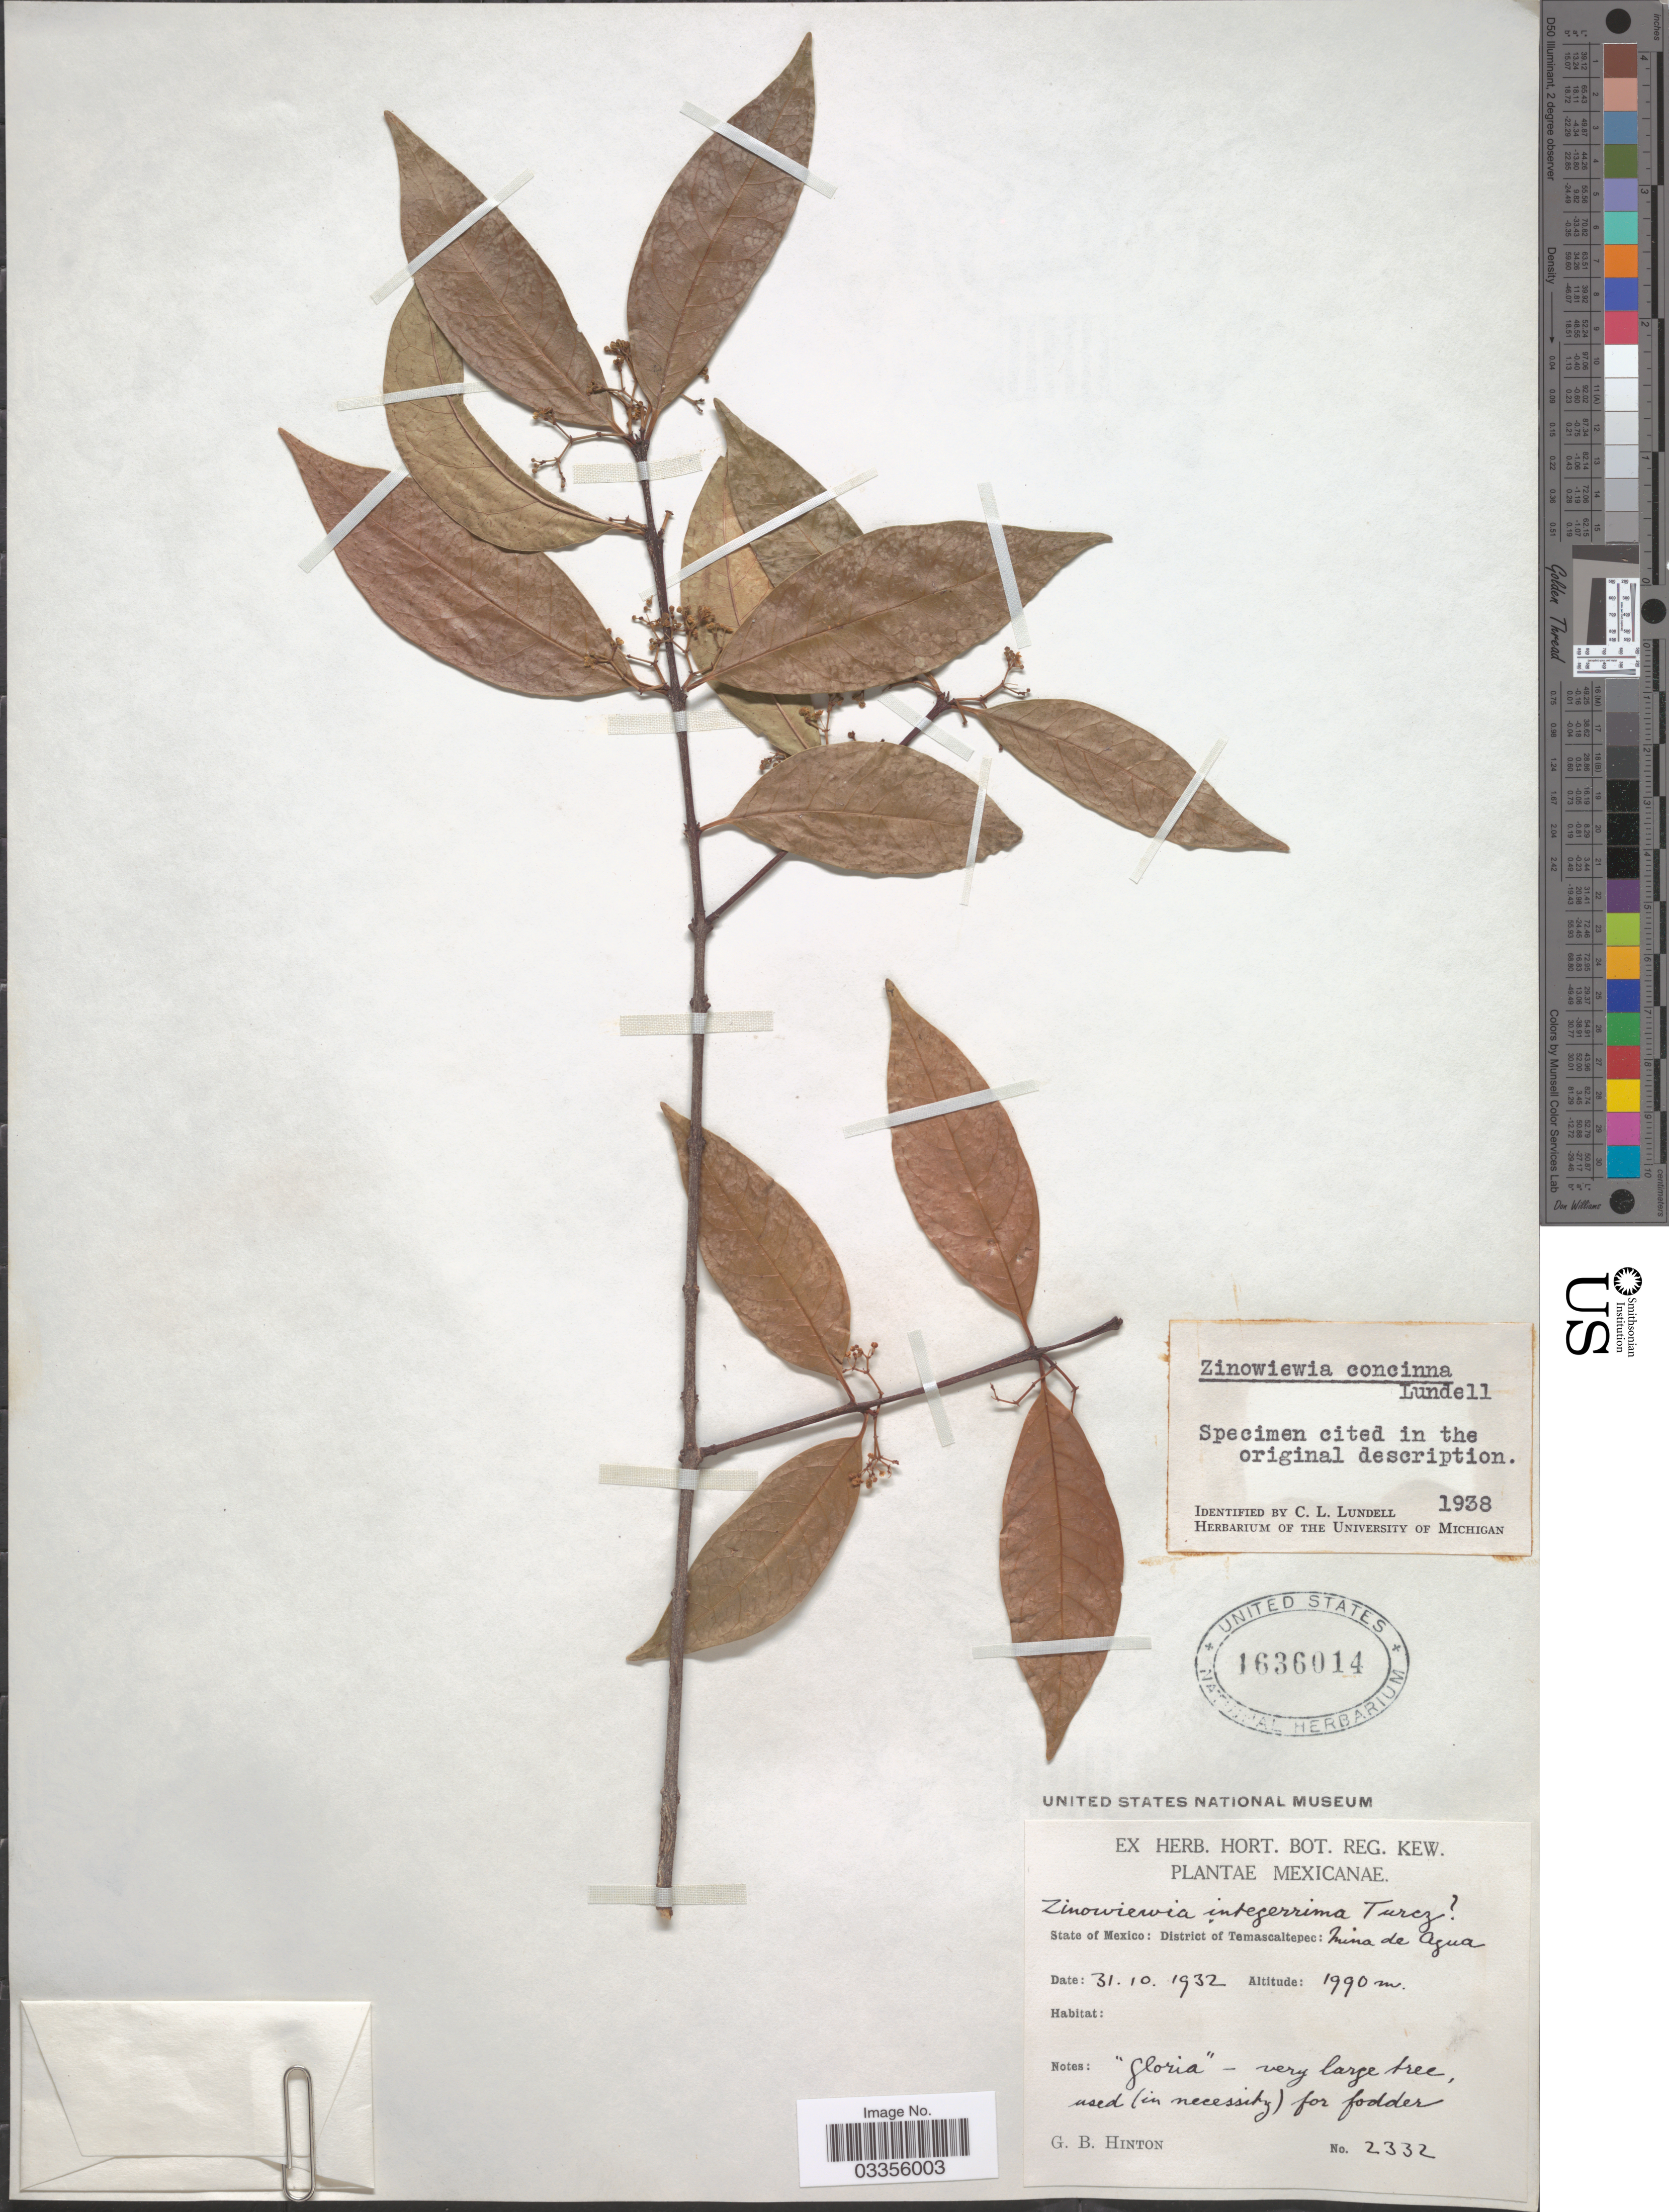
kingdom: Plantae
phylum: Tracheophyta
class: Magnoliopsida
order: Celastrales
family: Celastraceae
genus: Zinowiewia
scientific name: Zinowiewia concinna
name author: Lundell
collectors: G. B. Hinton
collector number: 2332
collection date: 1932-10-31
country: Mexico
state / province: México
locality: District of Temascaltepec: Mina de Agua.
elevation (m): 1990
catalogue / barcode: US 1636014